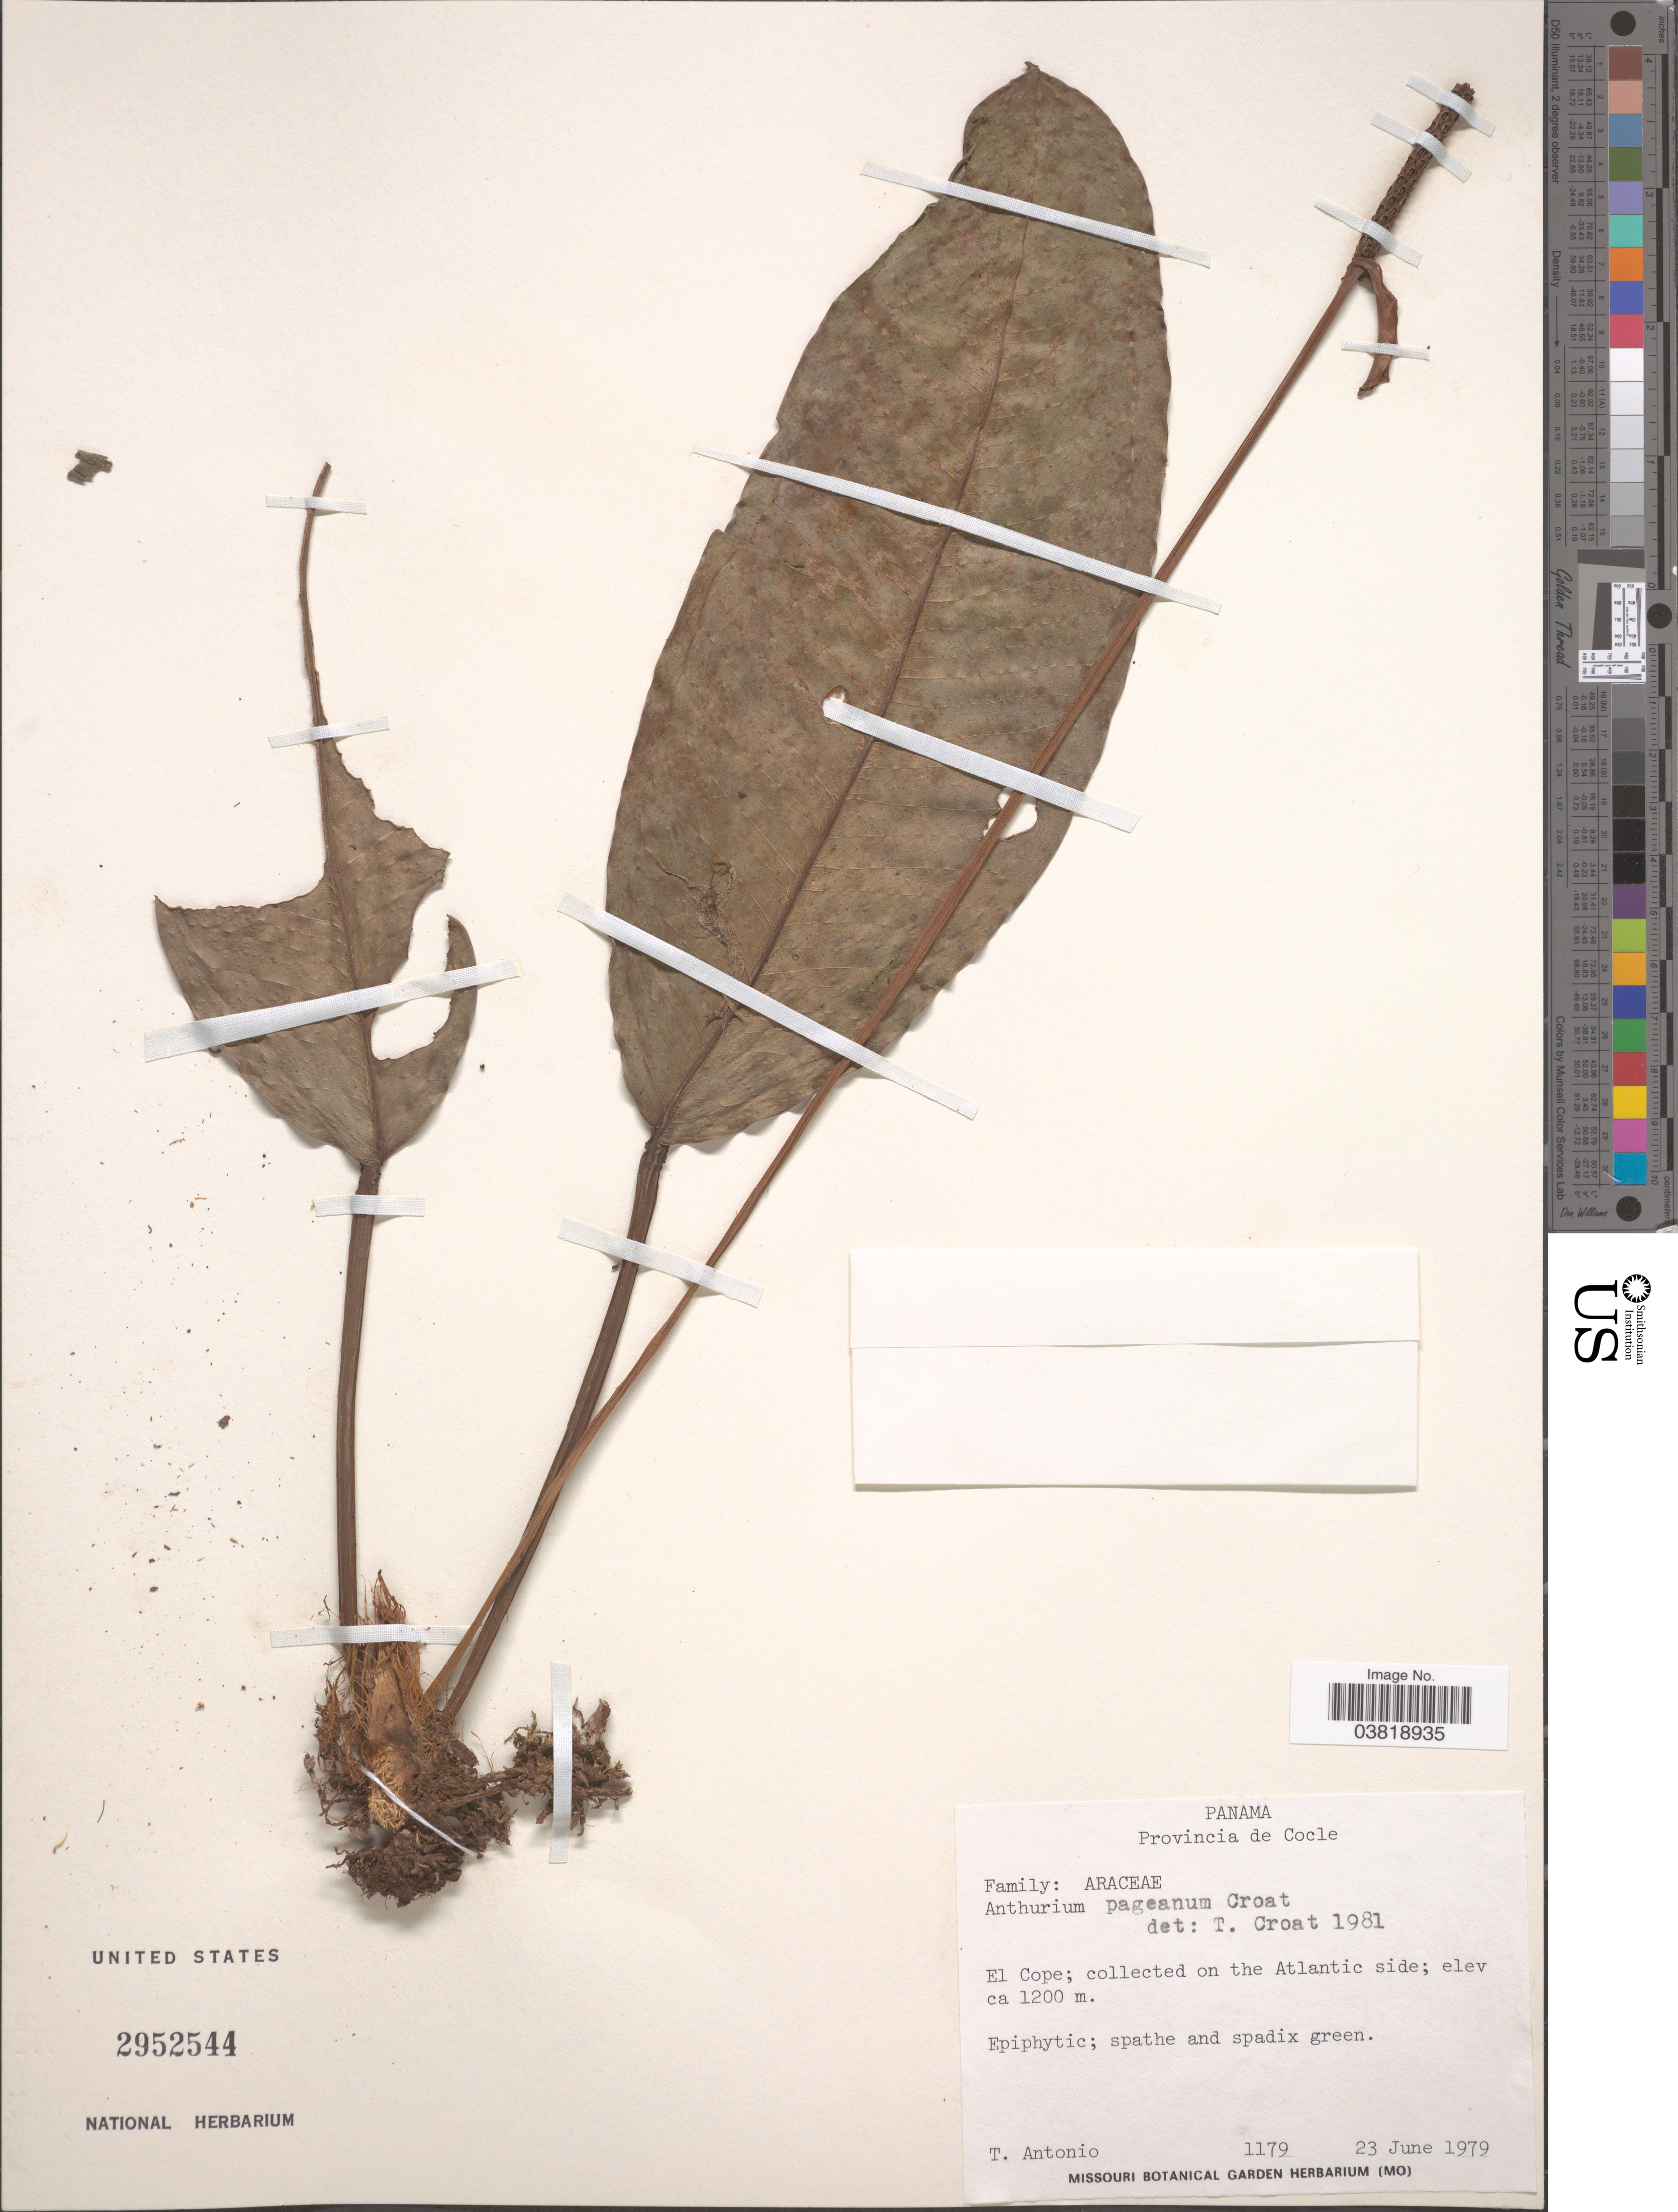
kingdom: Plantae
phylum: Tracheophyta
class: Liliopsida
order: Alismatales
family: Araceae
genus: Anthurium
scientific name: Anthurium pageanum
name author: Croat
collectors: T. Antonio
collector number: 1179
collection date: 1979-06-23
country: Panama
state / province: Cocle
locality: El Cope; on the Atlantic side.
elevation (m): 1200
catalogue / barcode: US 2952544